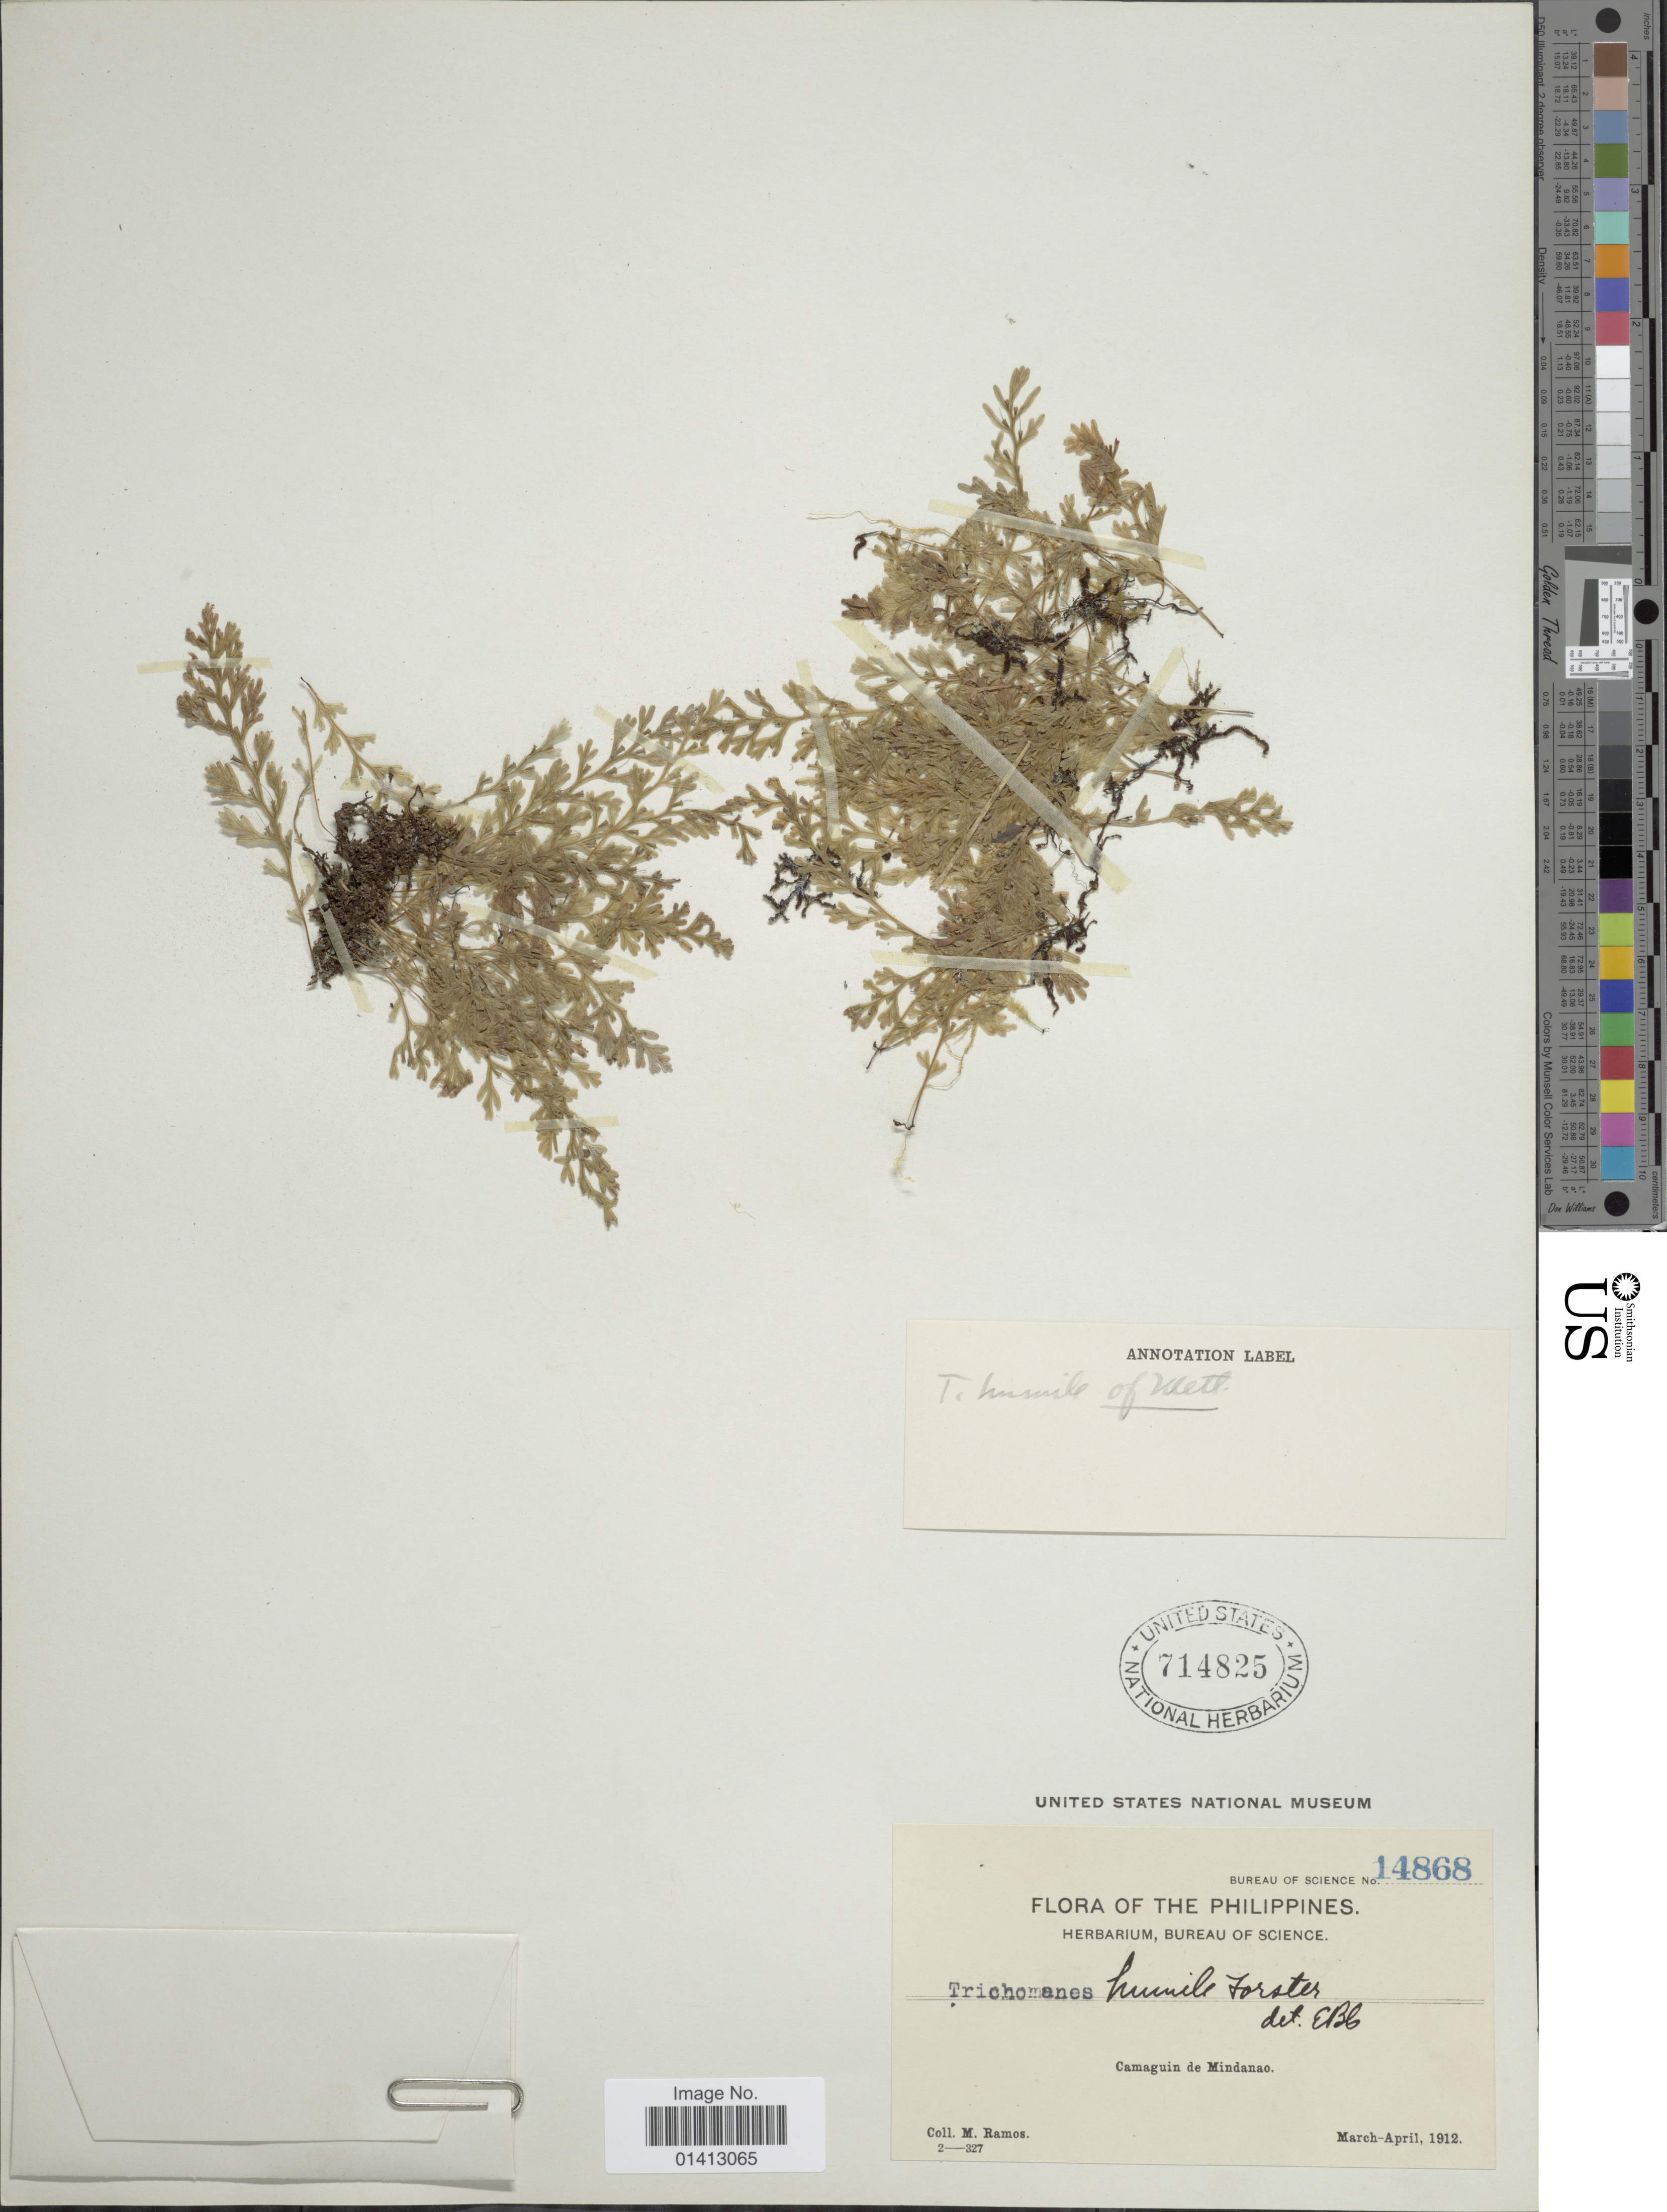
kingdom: Plantae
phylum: Tracheophyta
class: Polypodiopsida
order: Hymenophyllales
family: Hymenophyllaceae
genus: Crepidomanes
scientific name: Crepidomanes humilis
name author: (G. Forst.) Bosch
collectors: M. Ramos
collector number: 14868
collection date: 1912-03/1912-04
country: Philippines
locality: Camaguin de Mindanao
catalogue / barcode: US 714825